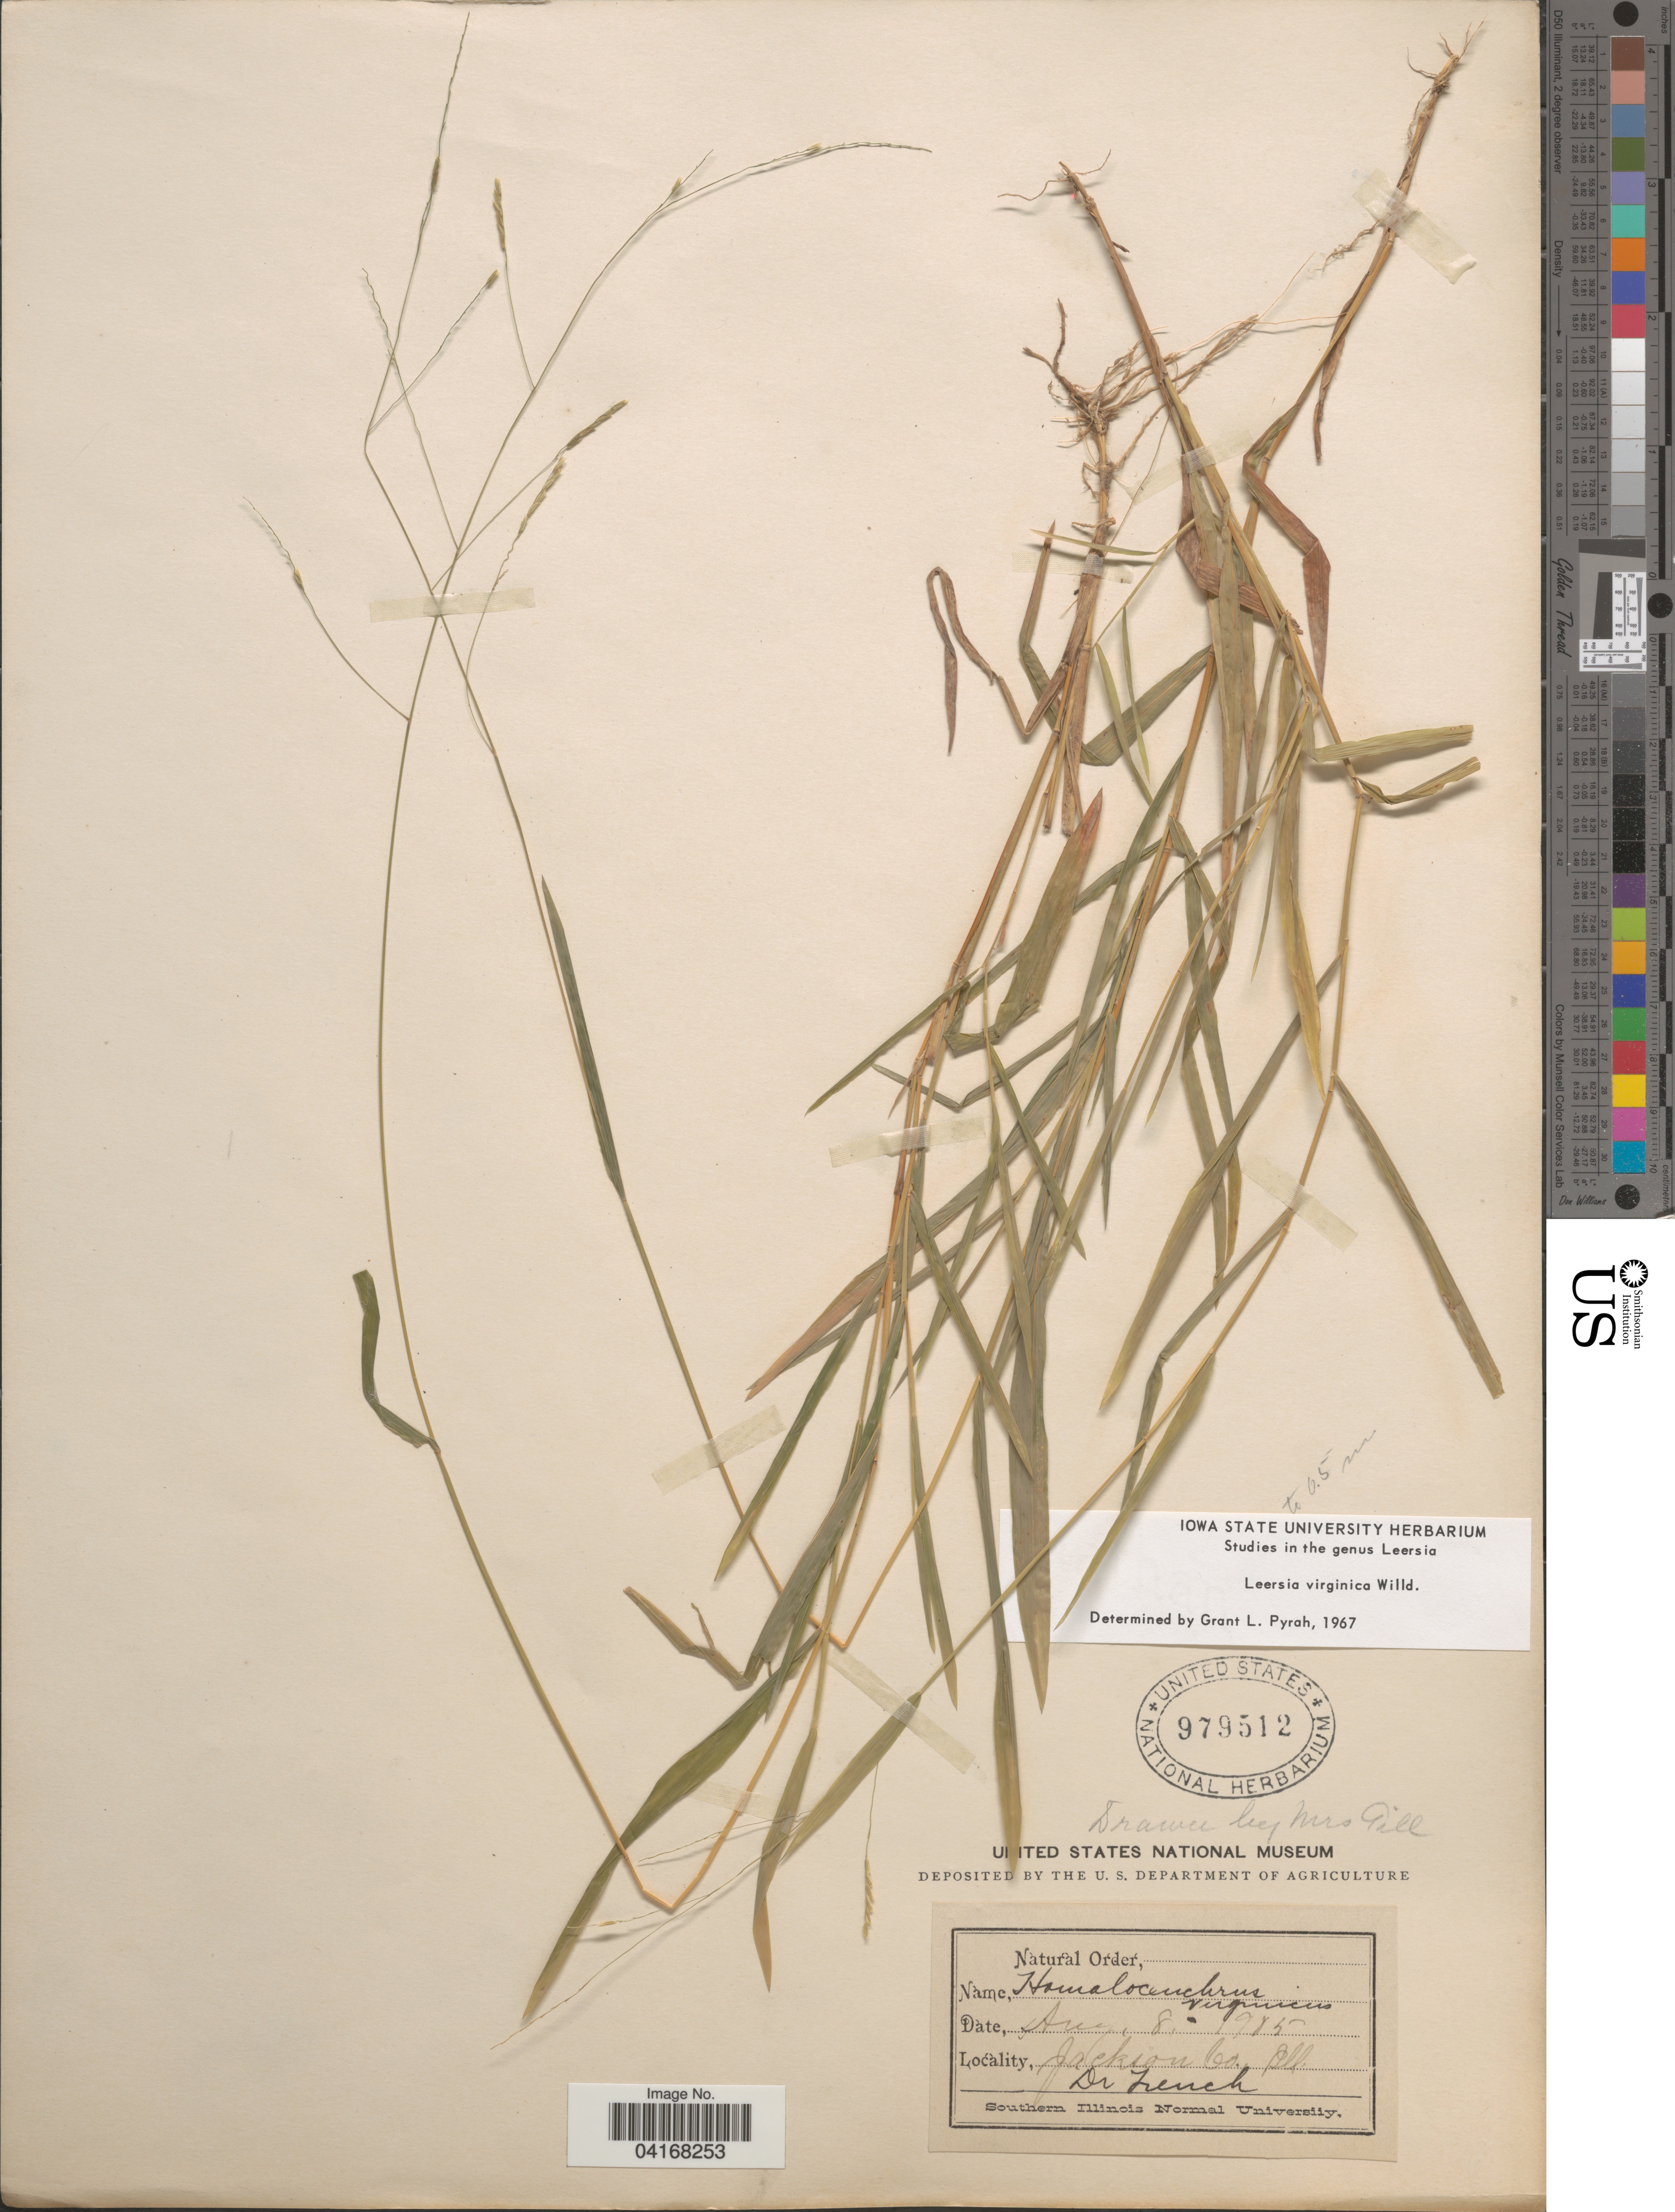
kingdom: Plantae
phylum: Tracheophyta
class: Liliopsida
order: Poales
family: Poaceae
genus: Leersia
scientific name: Leersia virginica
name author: Willd.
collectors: French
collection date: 1985-08-08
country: United States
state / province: Illinois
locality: Jackson Co.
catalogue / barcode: US 979512